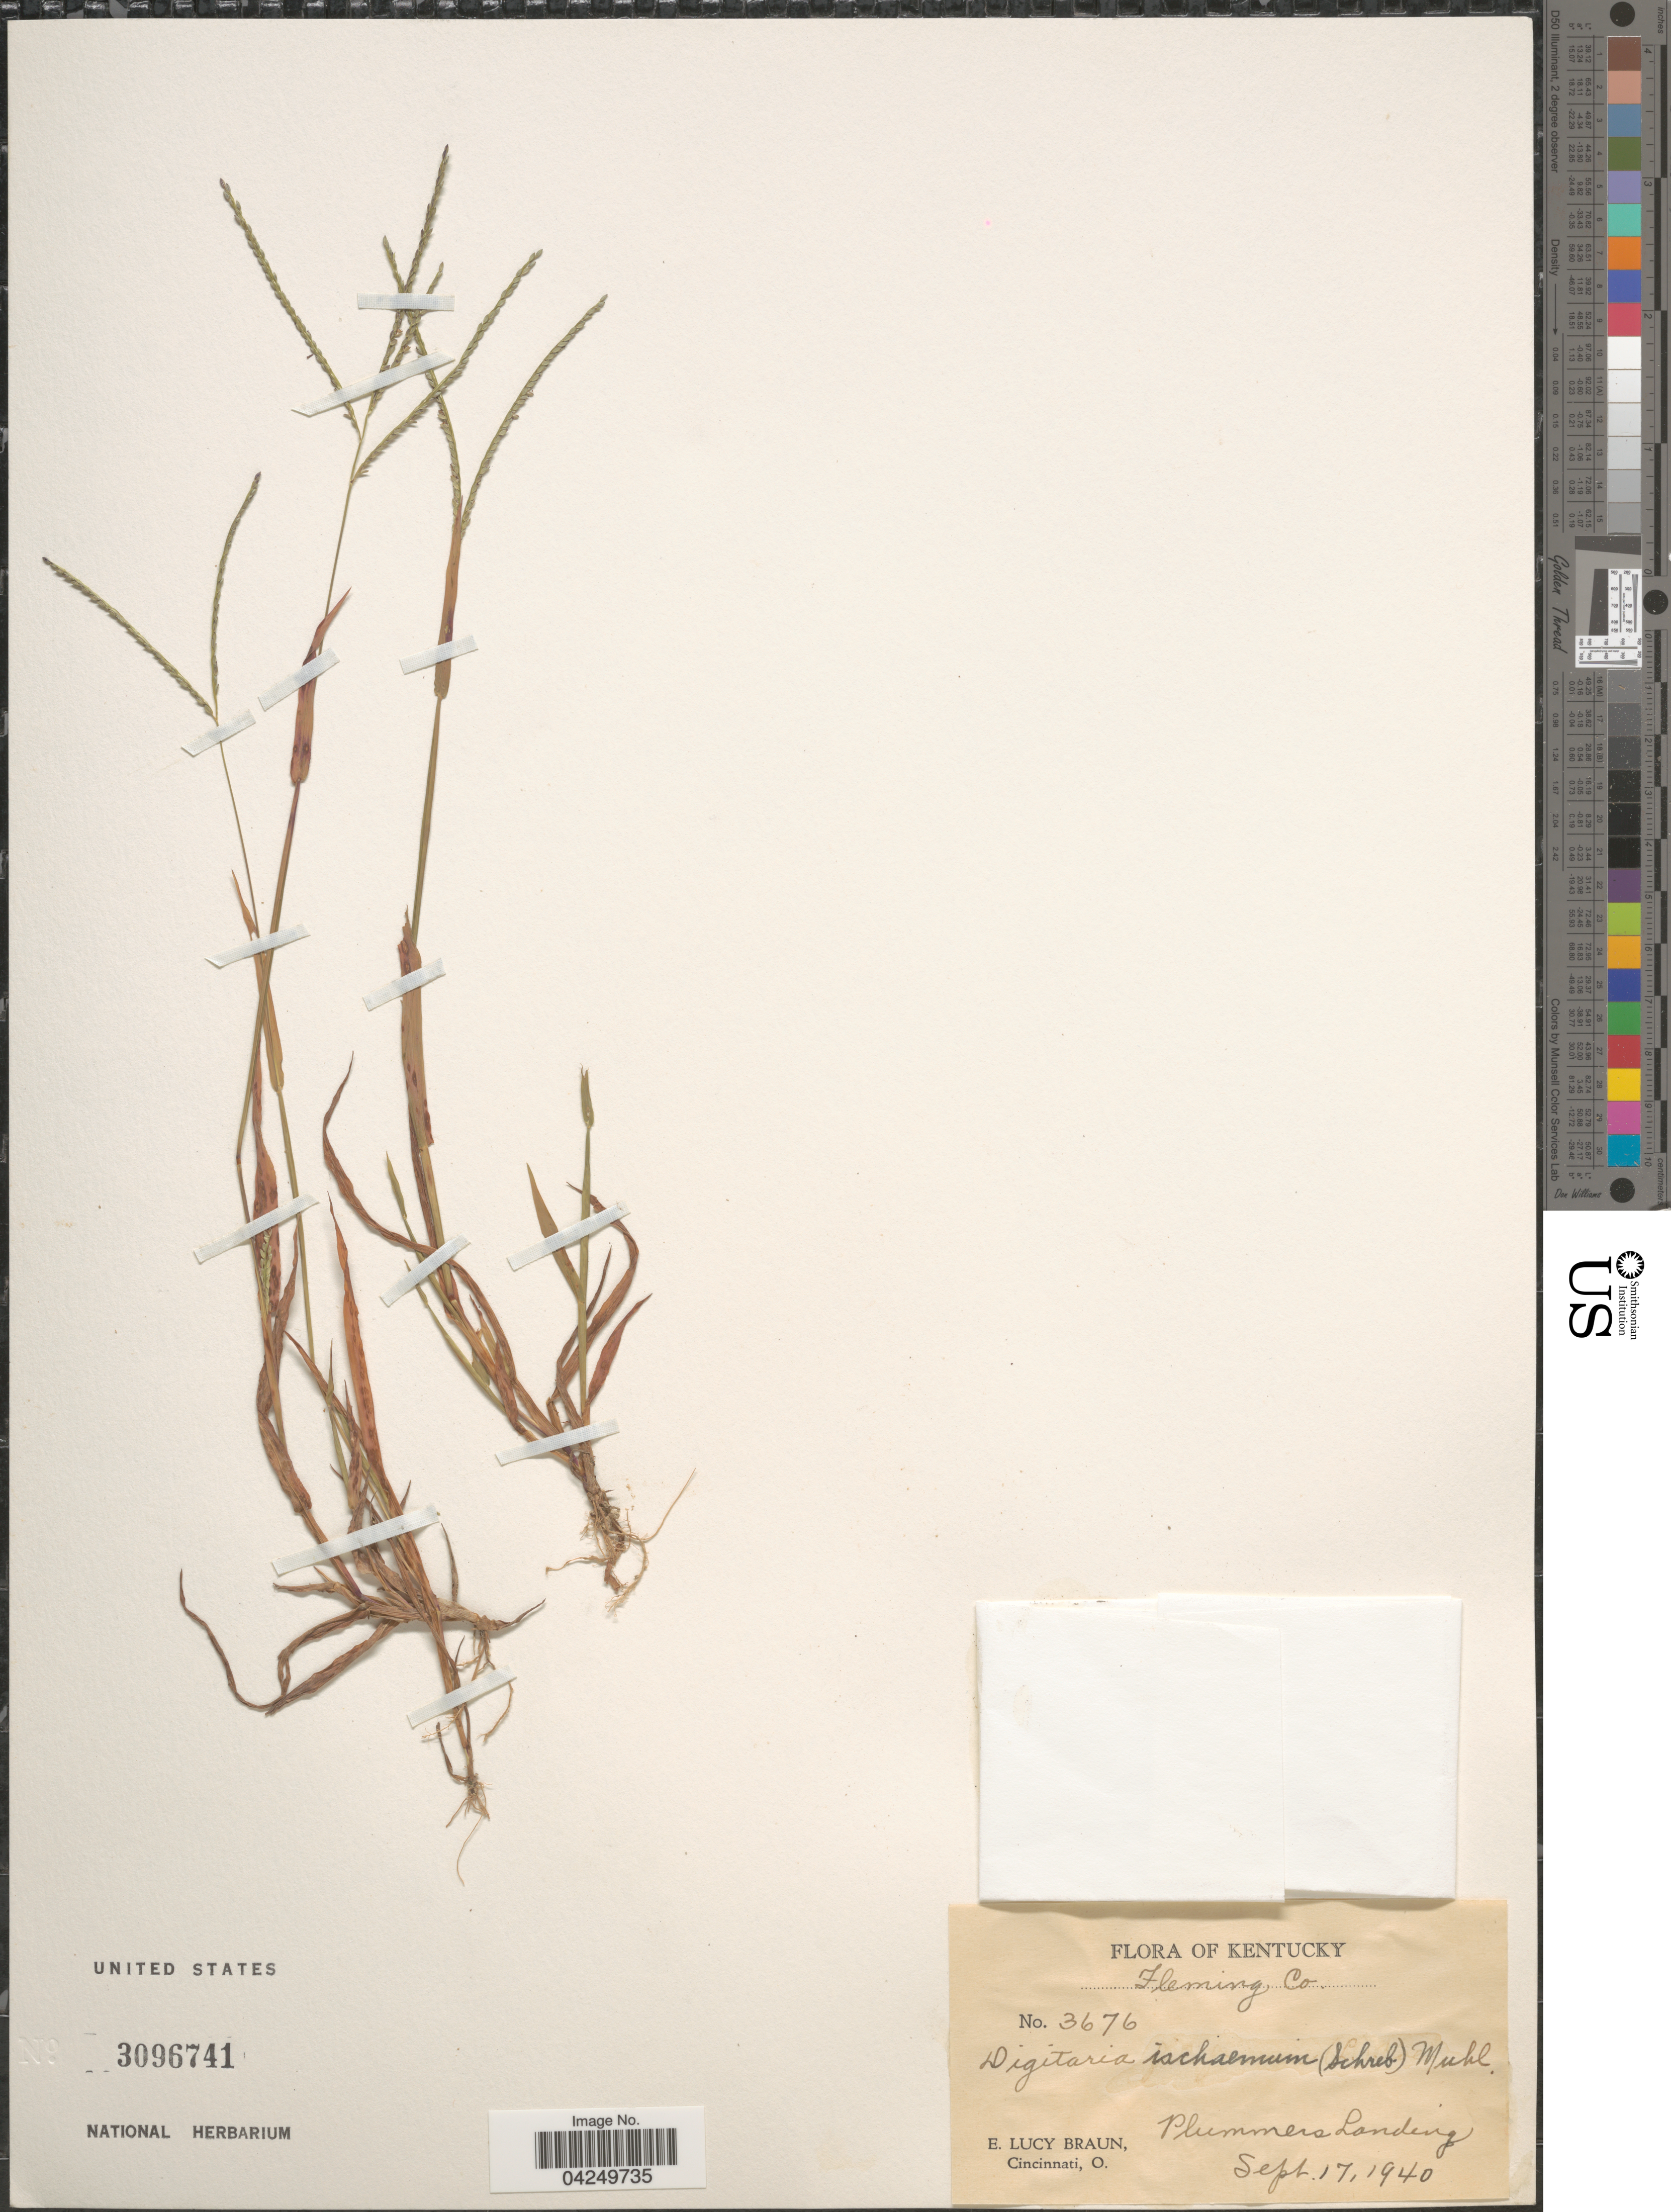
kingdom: Plantae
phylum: Tracheophyta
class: Liliopsida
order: Poales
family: Poaceae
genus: Digitaria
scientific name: Digitaria ischaemum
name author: (Schreber) Schreber ex Muhl.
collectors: E. L. Braun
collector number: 3676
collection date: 1940-09-17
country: United States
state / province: Kentucky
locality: Fleming Co. Plummers Landing.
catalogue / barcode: US 3096741